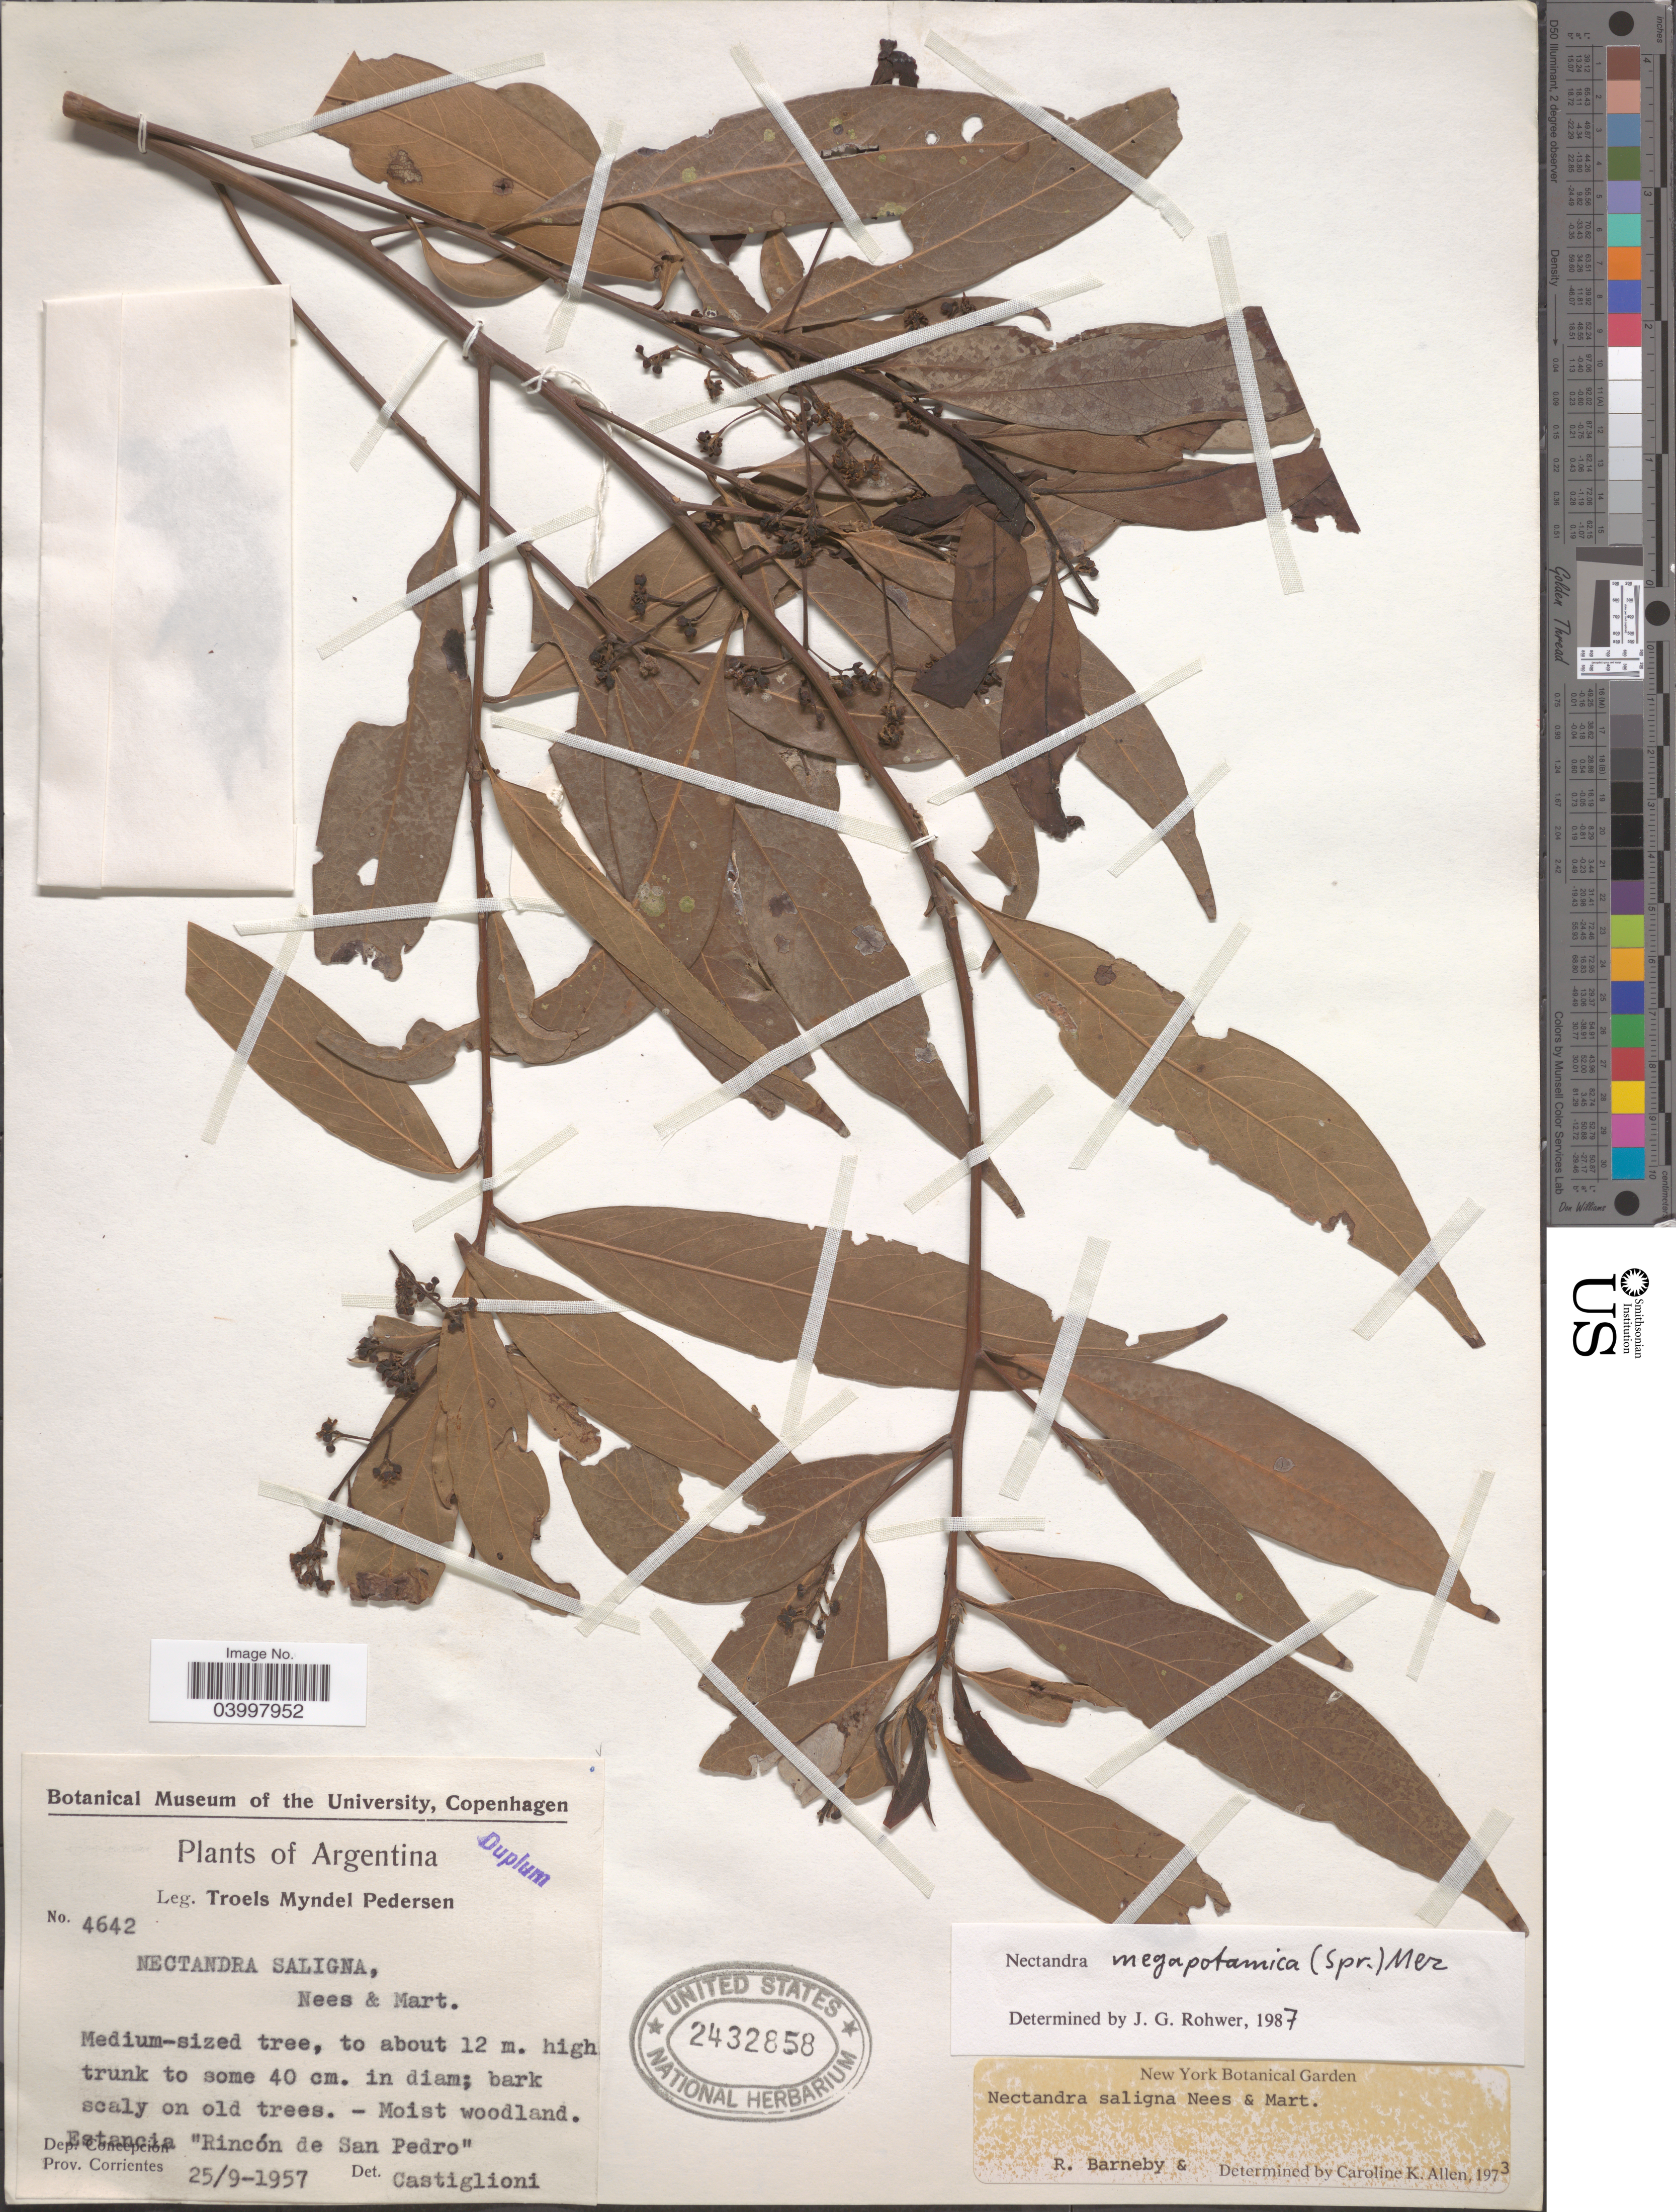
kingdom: Plantae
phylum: Tracheophyta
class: Magnoliopsida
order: Laurales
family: Lauraceae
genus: Nectandra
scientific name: Nectandra megapotamica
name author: Mez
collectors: T. Pederson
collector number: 4642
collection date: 1957-09-25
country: Argentina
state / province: Corrientes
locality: Dep. Estancia 'Rincón de San Pedro'.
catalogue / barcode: US 2432858